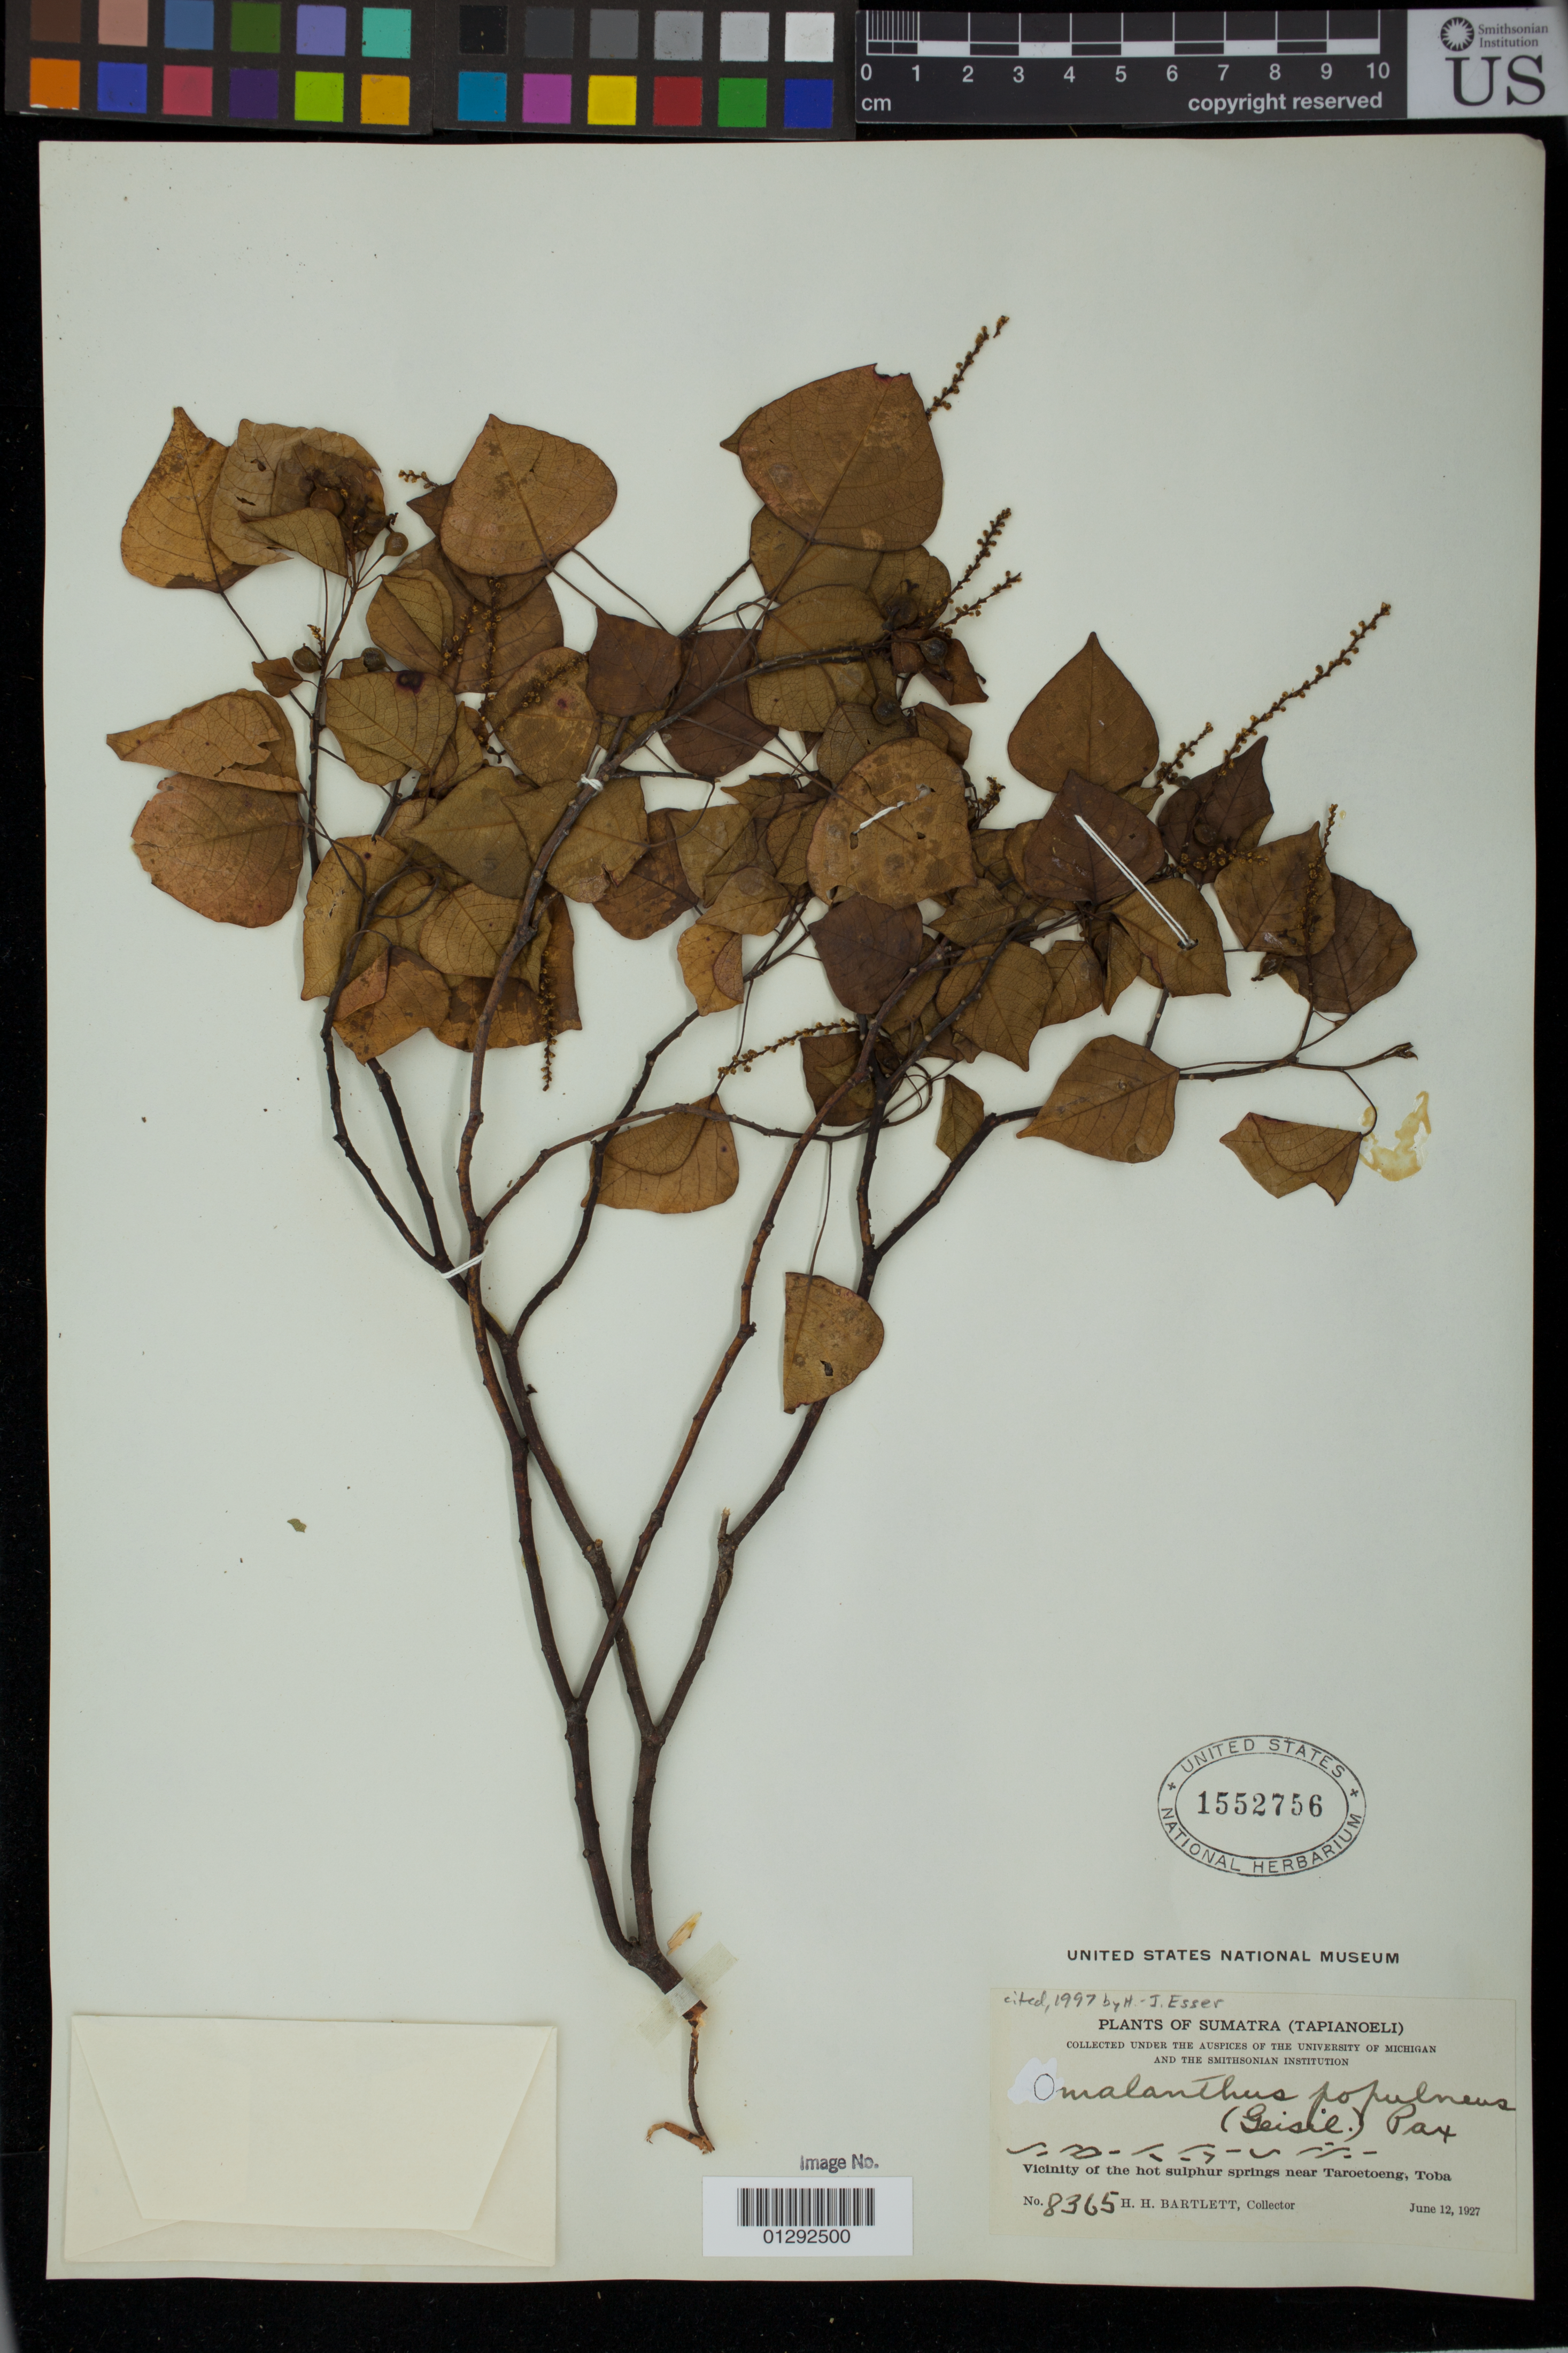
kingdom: Plantae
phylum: Tracheophyta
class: Magnoliopsida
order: Malpighiales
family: Euphorbiaceae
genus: Homalanthus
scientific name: Homalanthus populneus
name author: (Geiseler) Kuntze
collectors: H. H. Bartlett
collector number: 8365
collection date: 1927-06-12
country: Indonesia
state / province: Sumatra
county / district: Sumatera Utara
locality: Tapianoeli. Vicinity of the hot sulphur springs near Taroetoeng, Toba.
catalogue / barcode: US 1552756